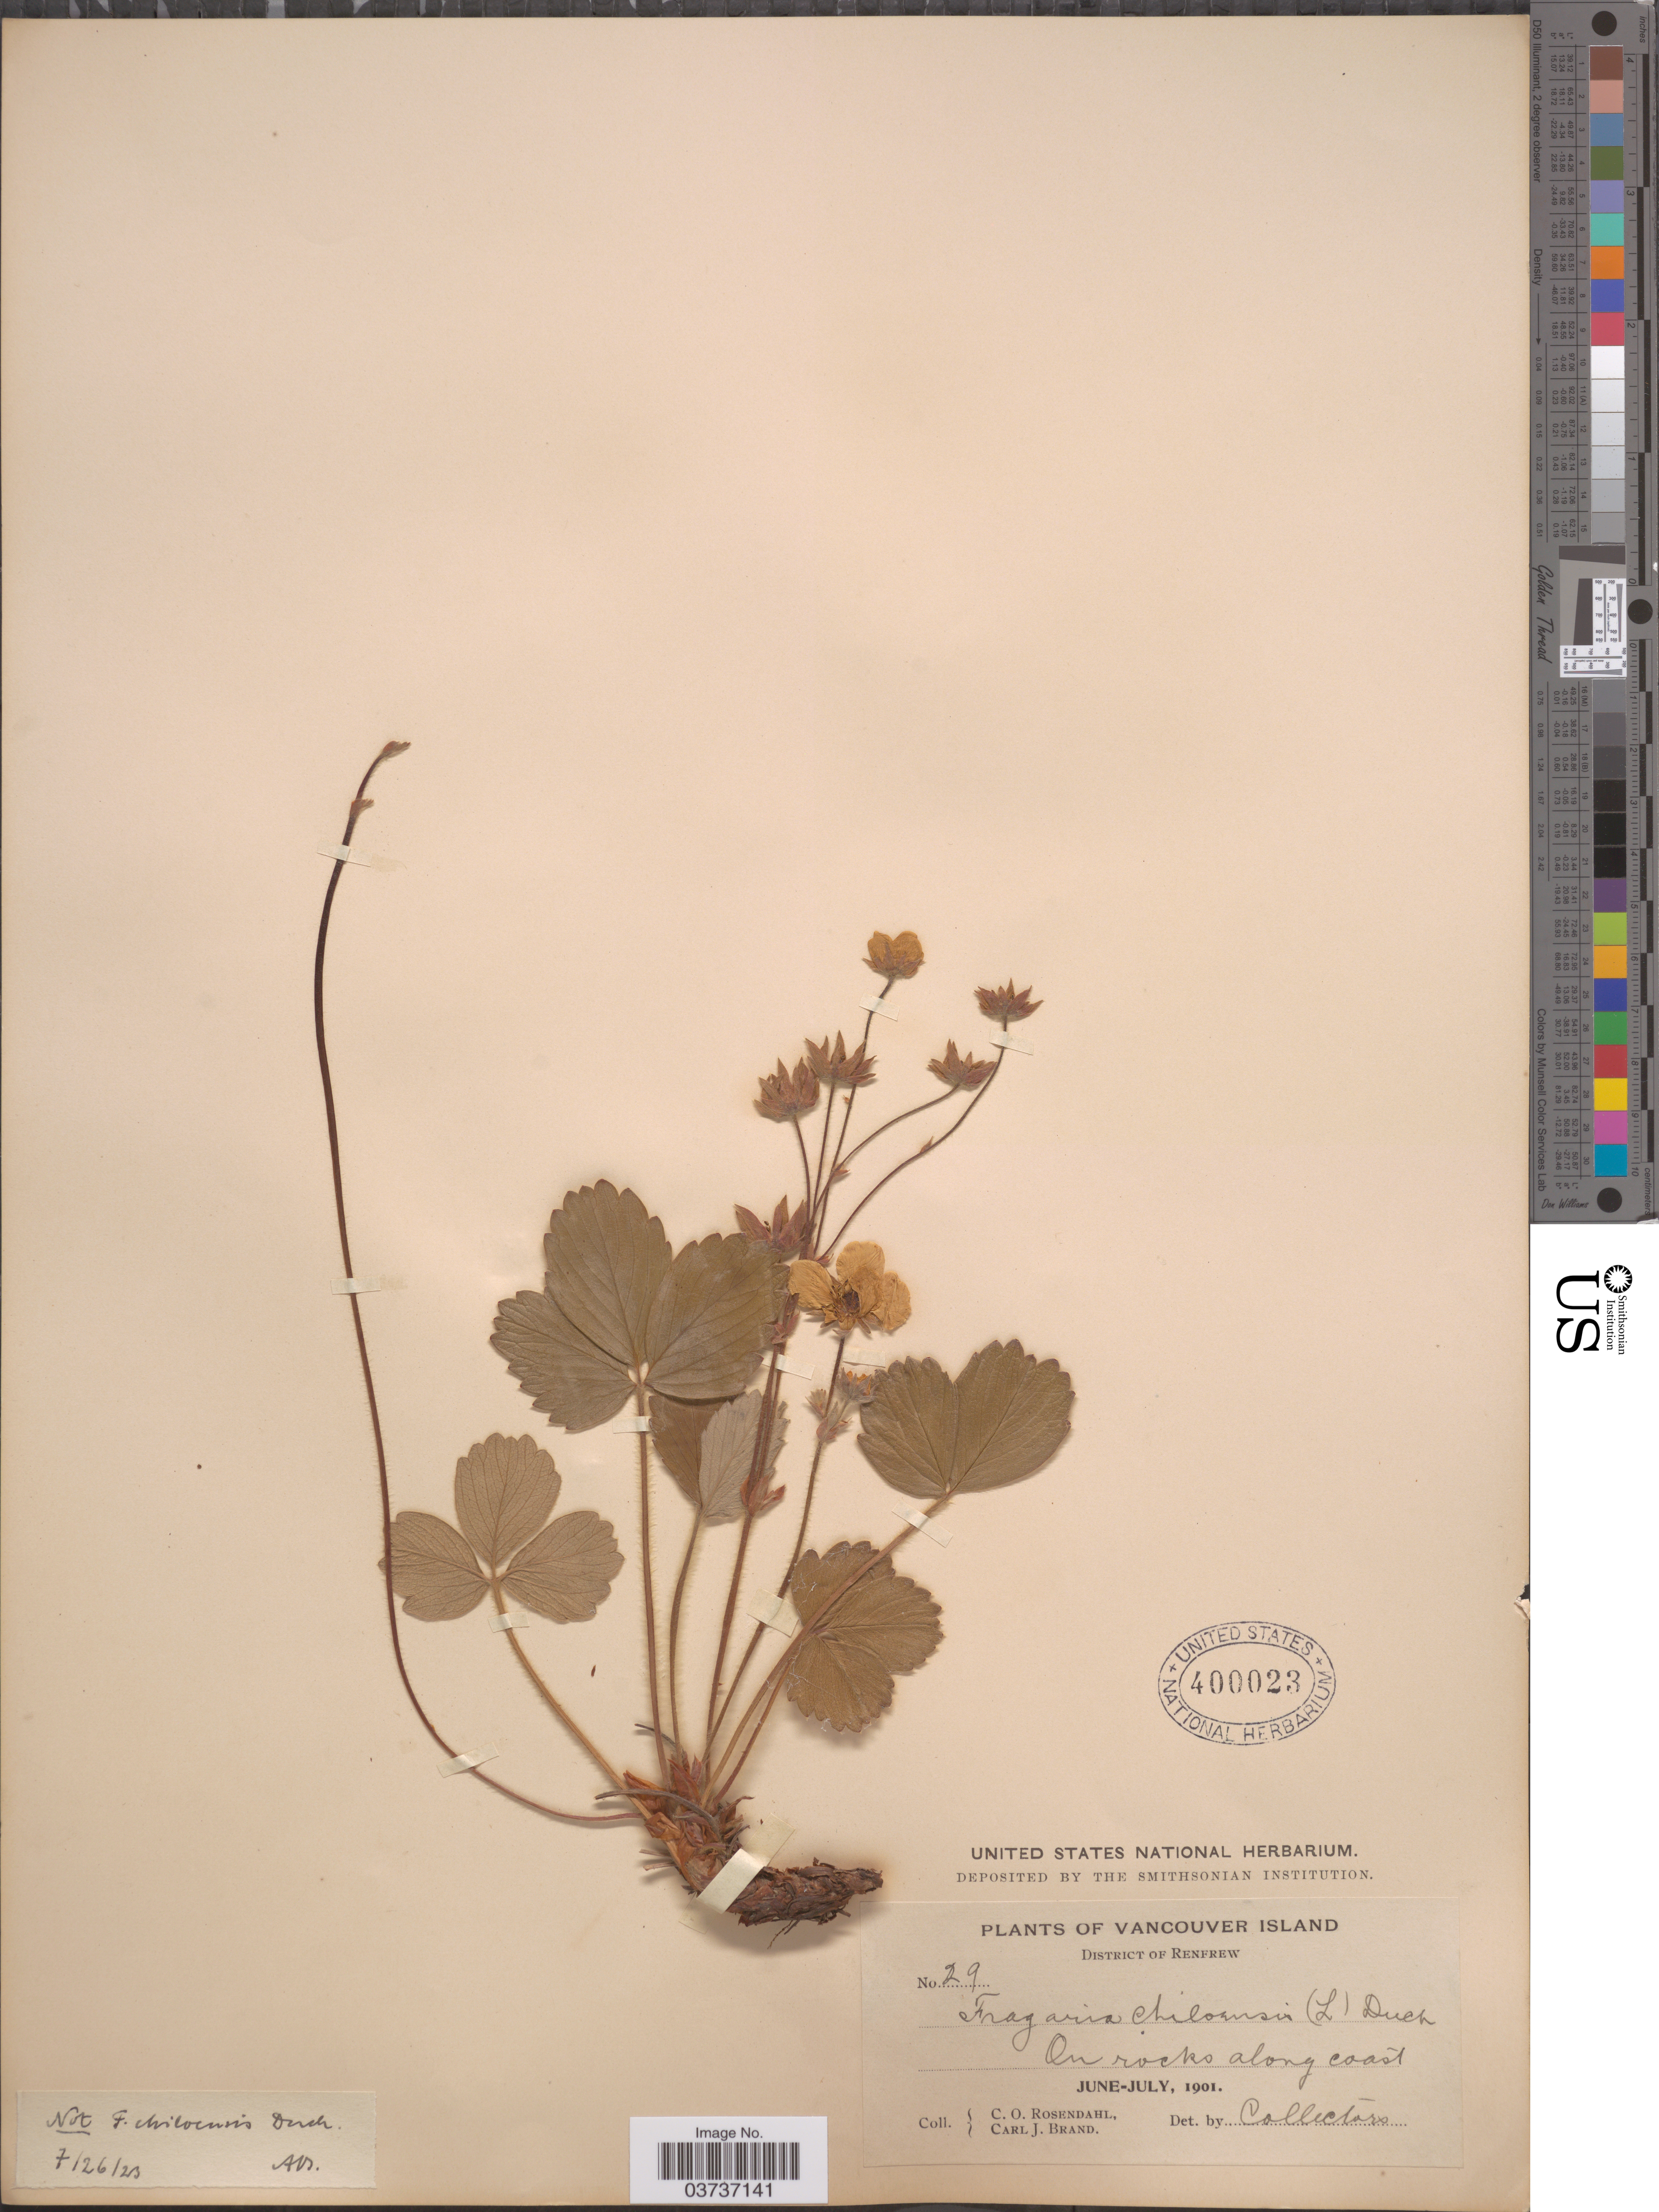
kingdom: Plantae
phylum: Tracheophyta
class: Magnoliopsida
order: Rosales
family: Rosaceae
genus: Fragaria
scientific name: Fragaria chiloensis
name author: (L.) Mill.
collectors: C. O. Rosendahl & C. J. Brand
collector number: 29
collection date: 1901-06/1901-07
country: Canada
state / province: British Columbia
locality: Vancouver Island. District of Renfrew.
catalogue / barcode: US 400023